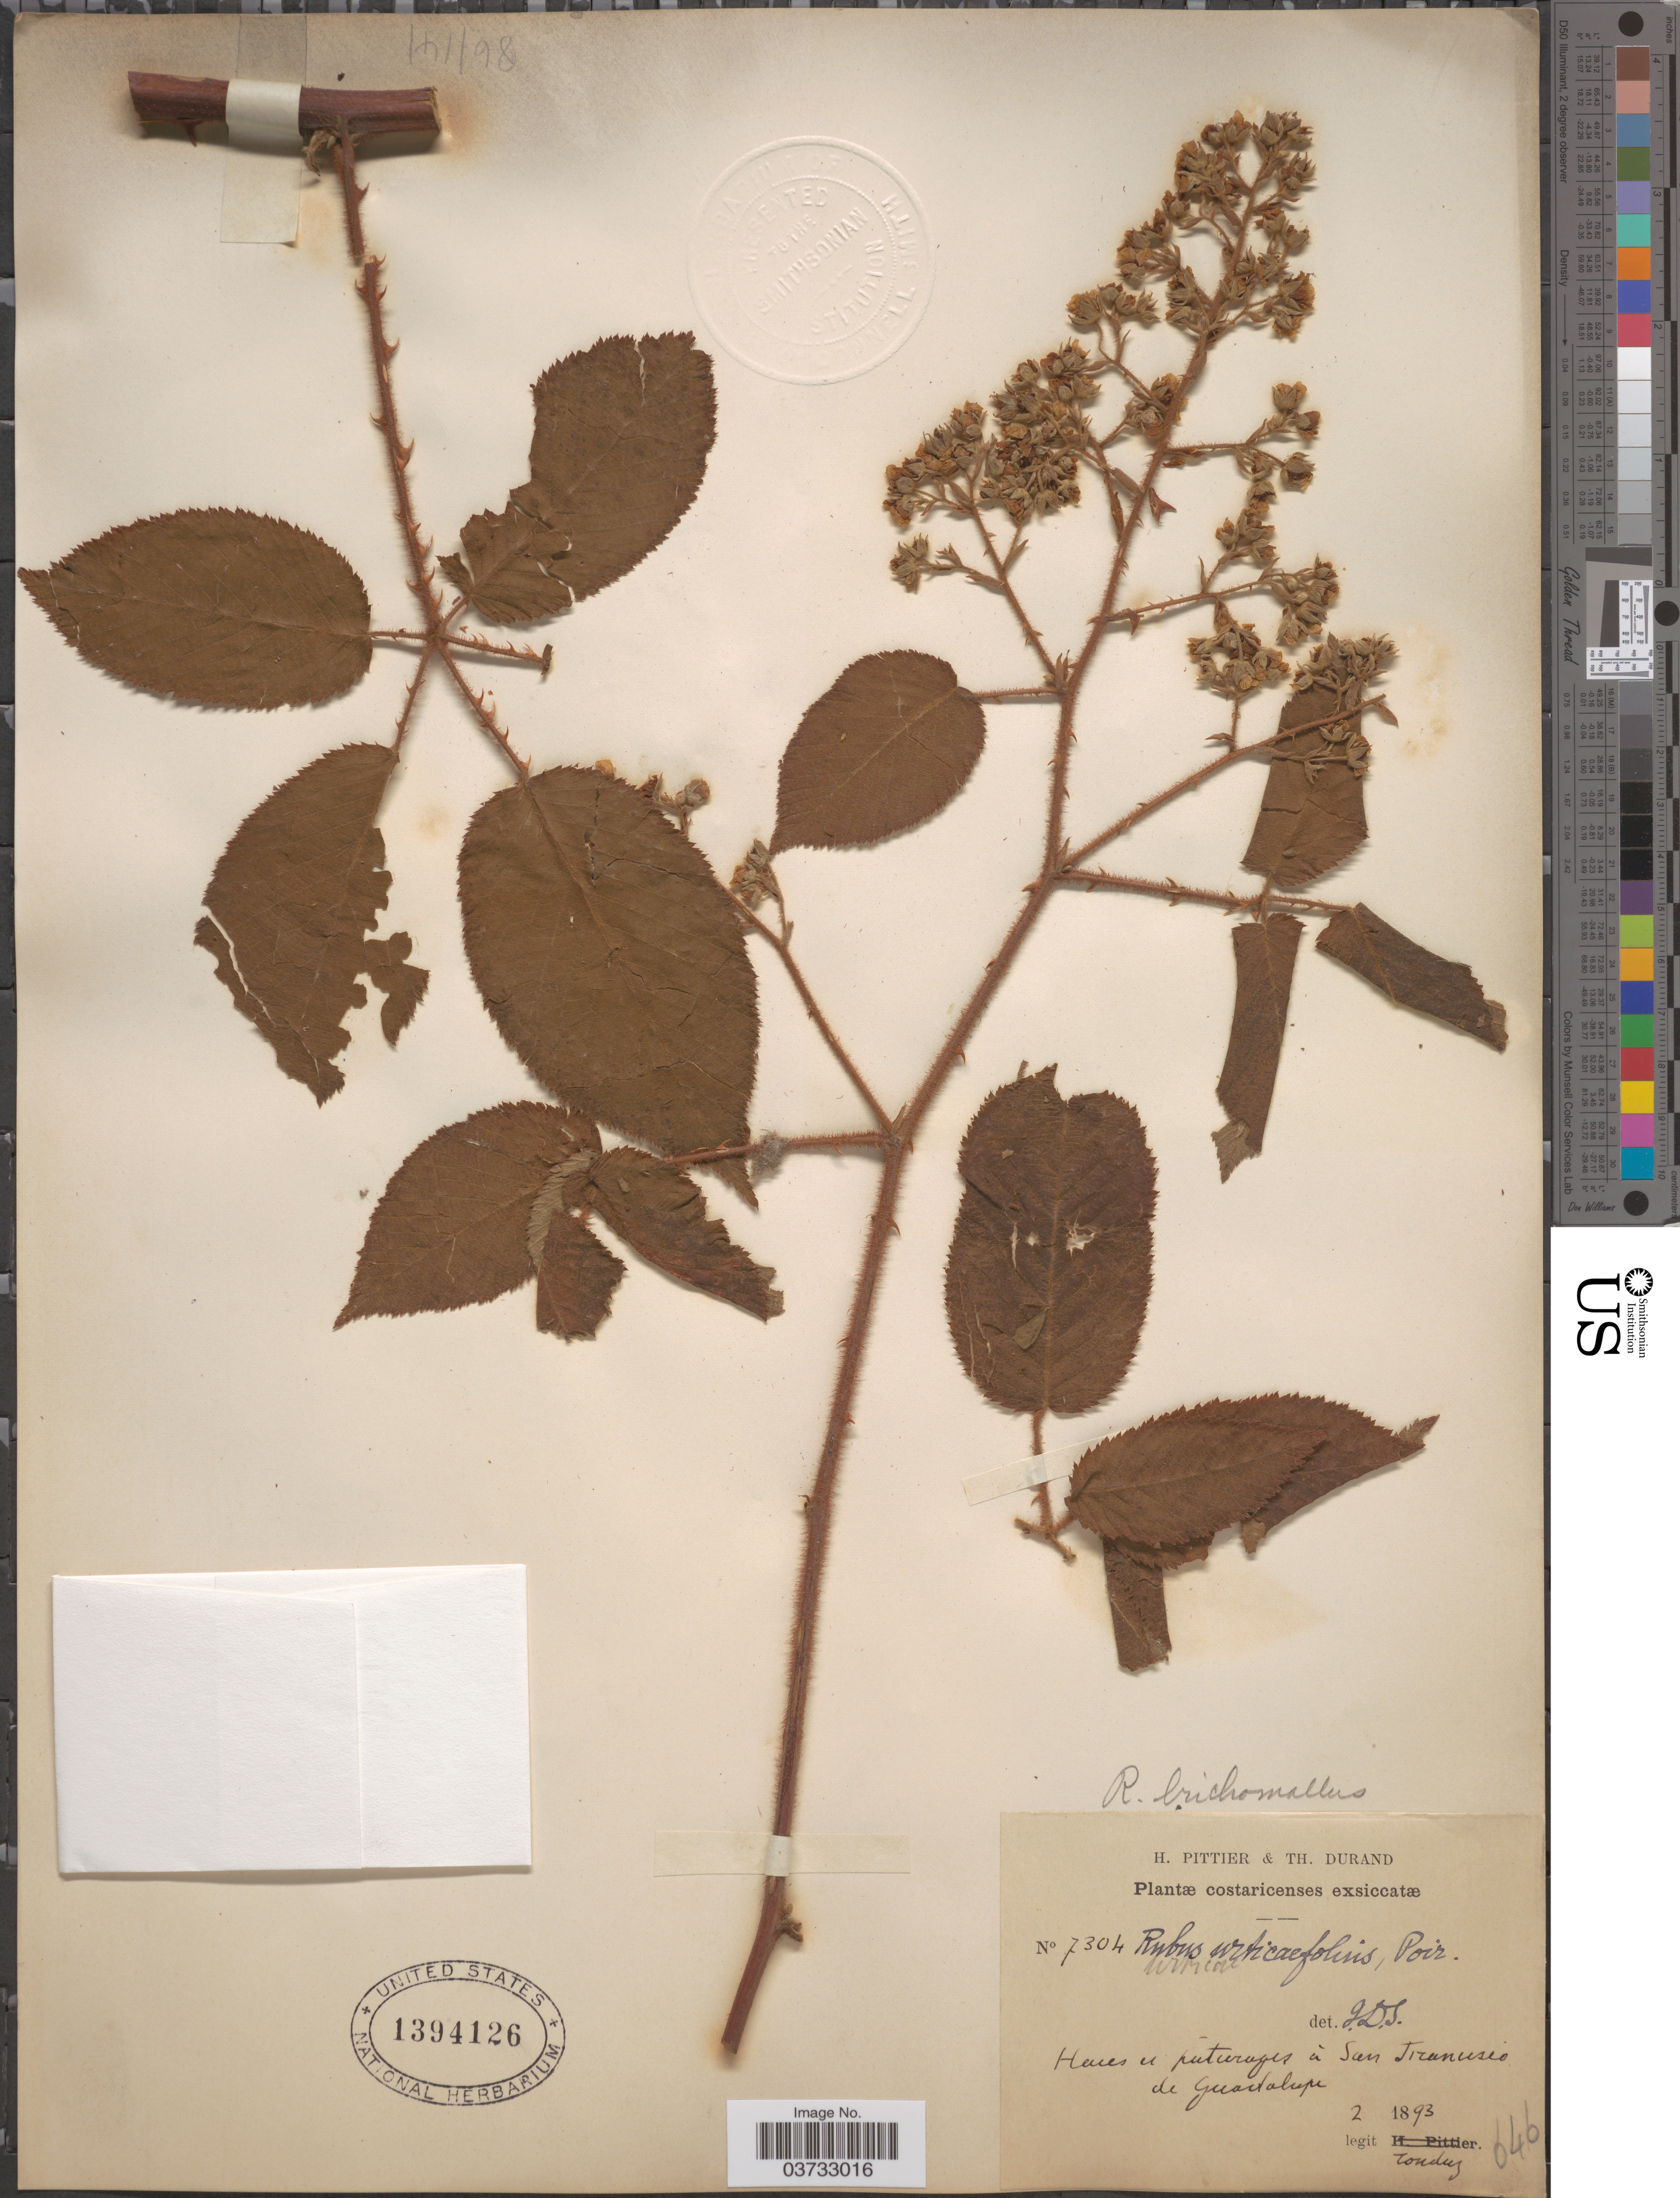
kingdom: Plantae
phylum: Tracheophyta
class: Magnoliopsida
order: Rosales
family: Rosaceae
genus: Rubus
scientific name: Rubus trichomallus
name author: Schltdl.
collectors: Tonduz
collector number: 7304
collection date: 1893-02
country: Costa Rica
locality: Haies en paturages á San Francisco de Guadalupe.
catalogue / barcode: US 1394126